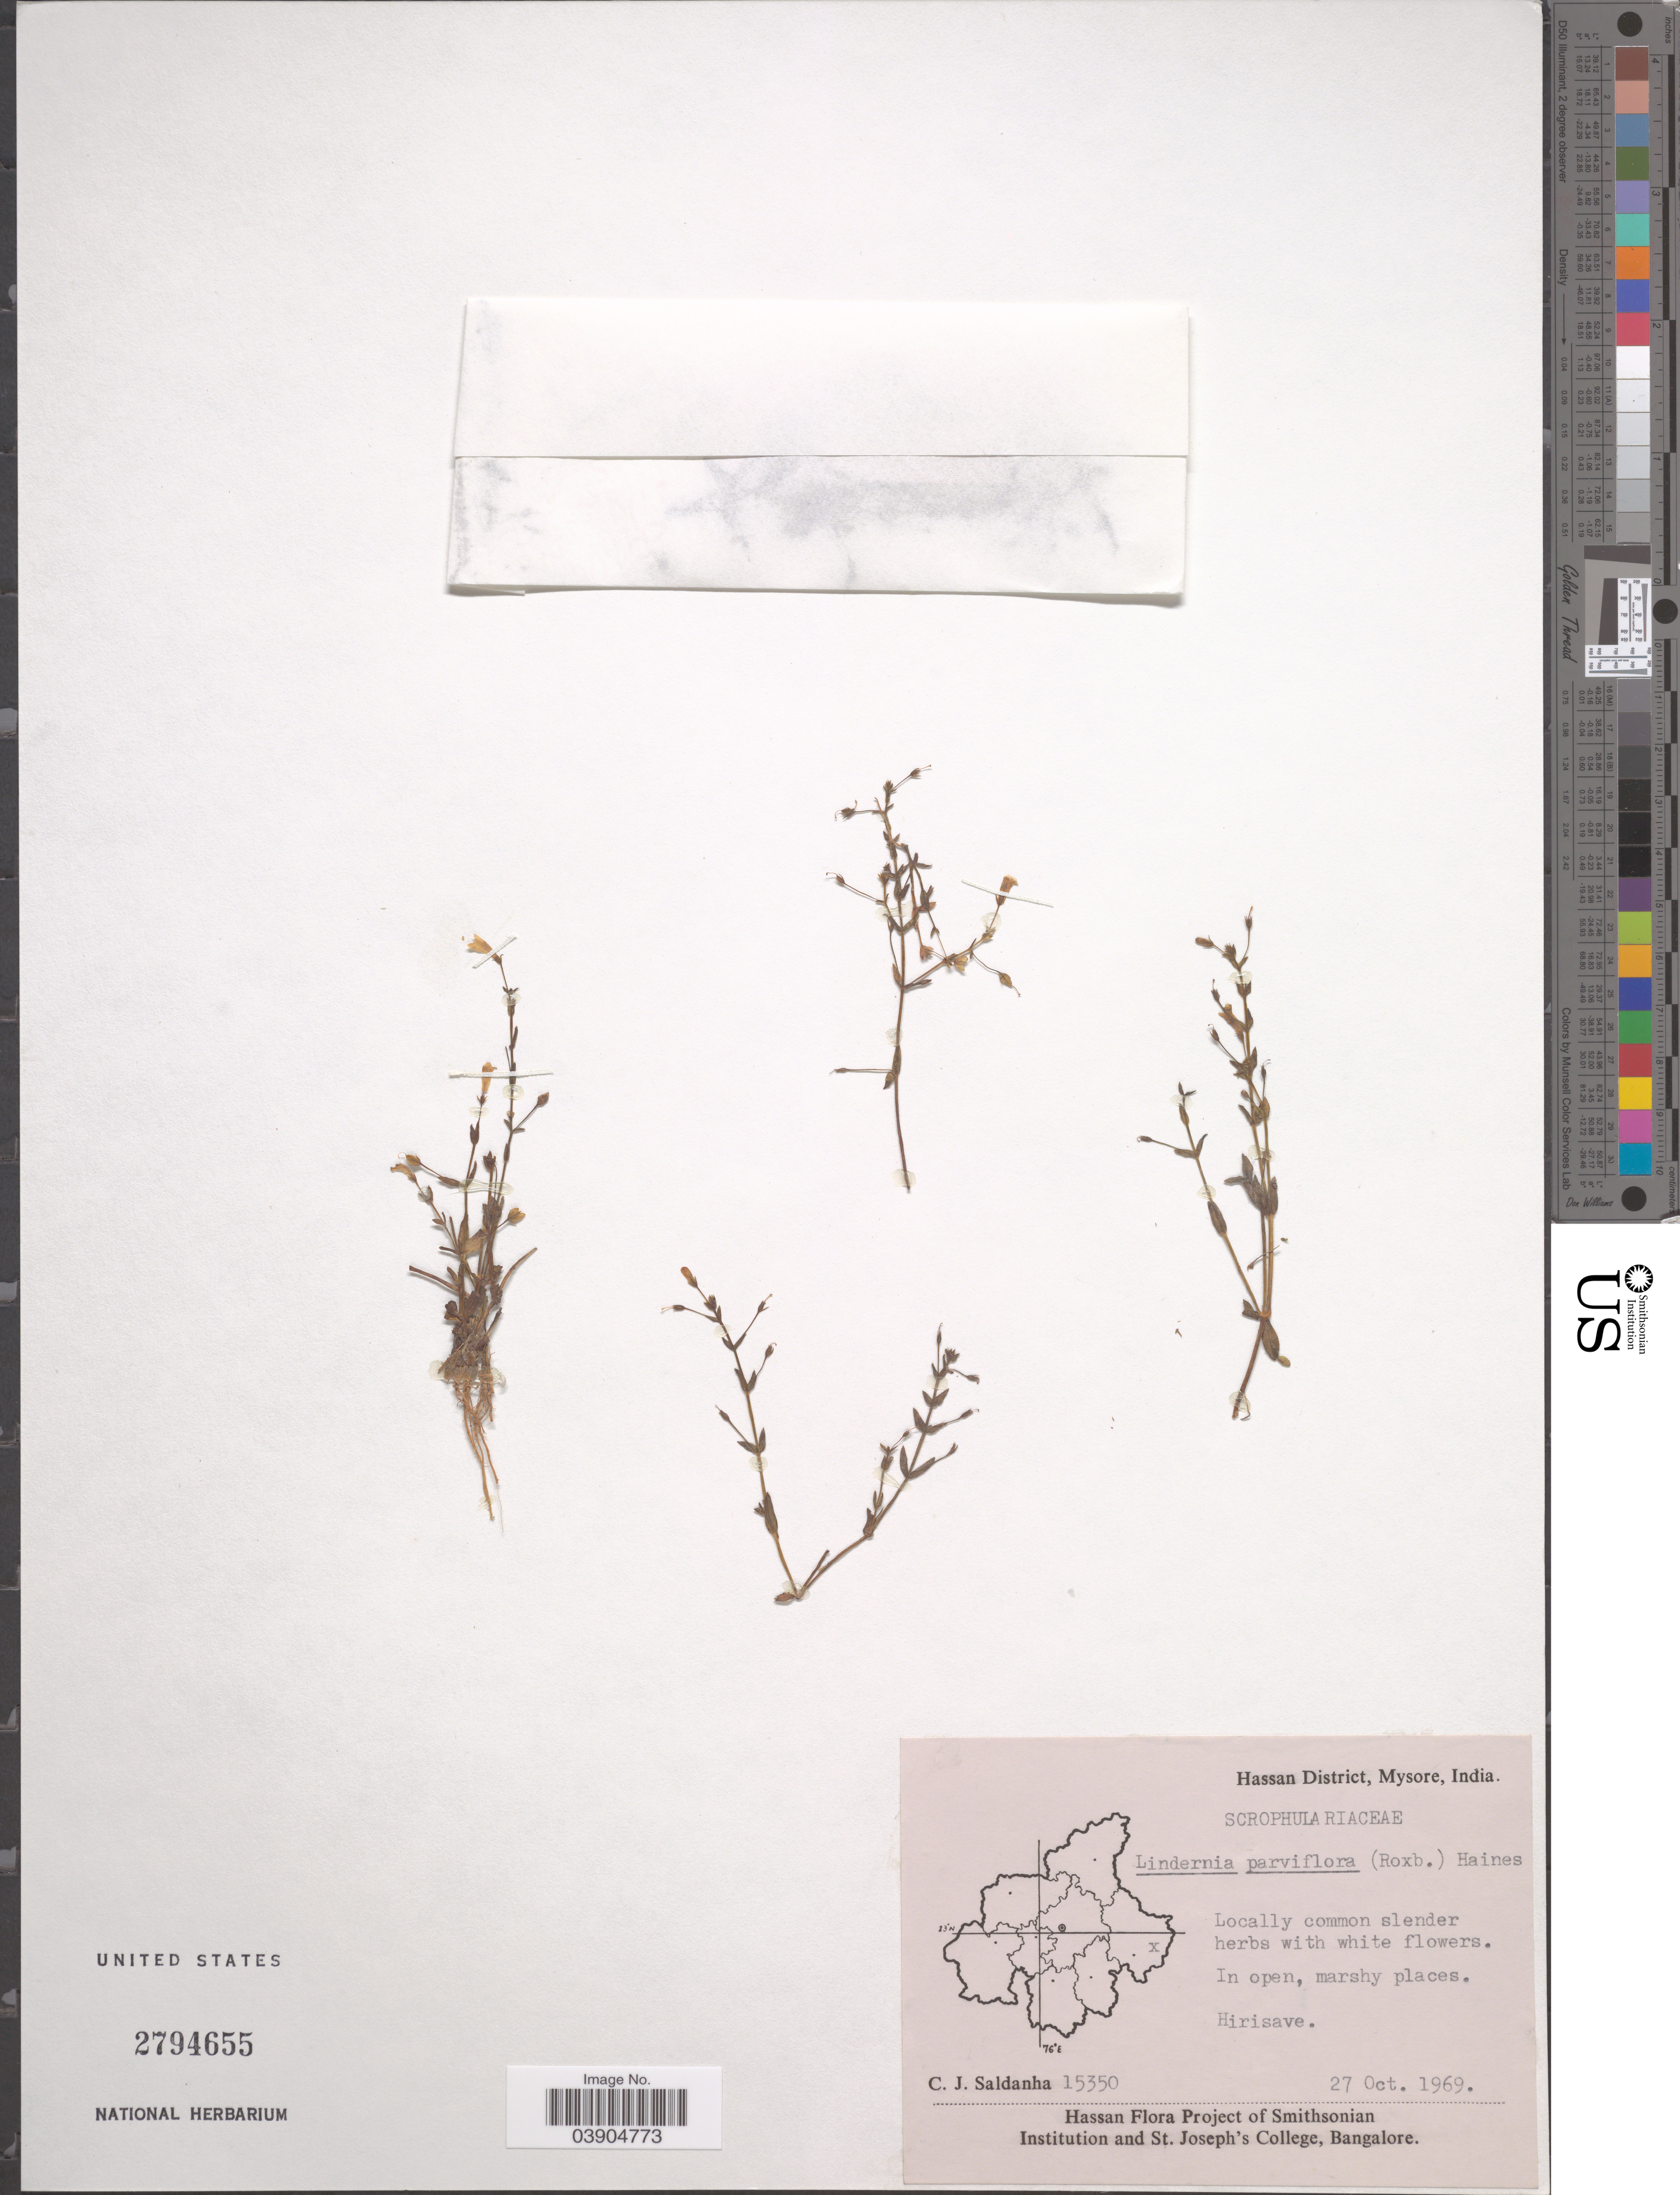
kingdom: Plantae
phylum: Tracheophyta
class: Magnoliopsida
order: Lamiales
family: Linderniaceae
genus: Lindernia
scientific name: Lindernia parviflora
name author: Haines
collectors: C. J. Saldanha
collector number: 15350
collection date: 1969-10-27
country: India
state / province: Karnataka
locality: Hassan District, Mysore. Hirisave.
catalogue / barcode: US 2794655